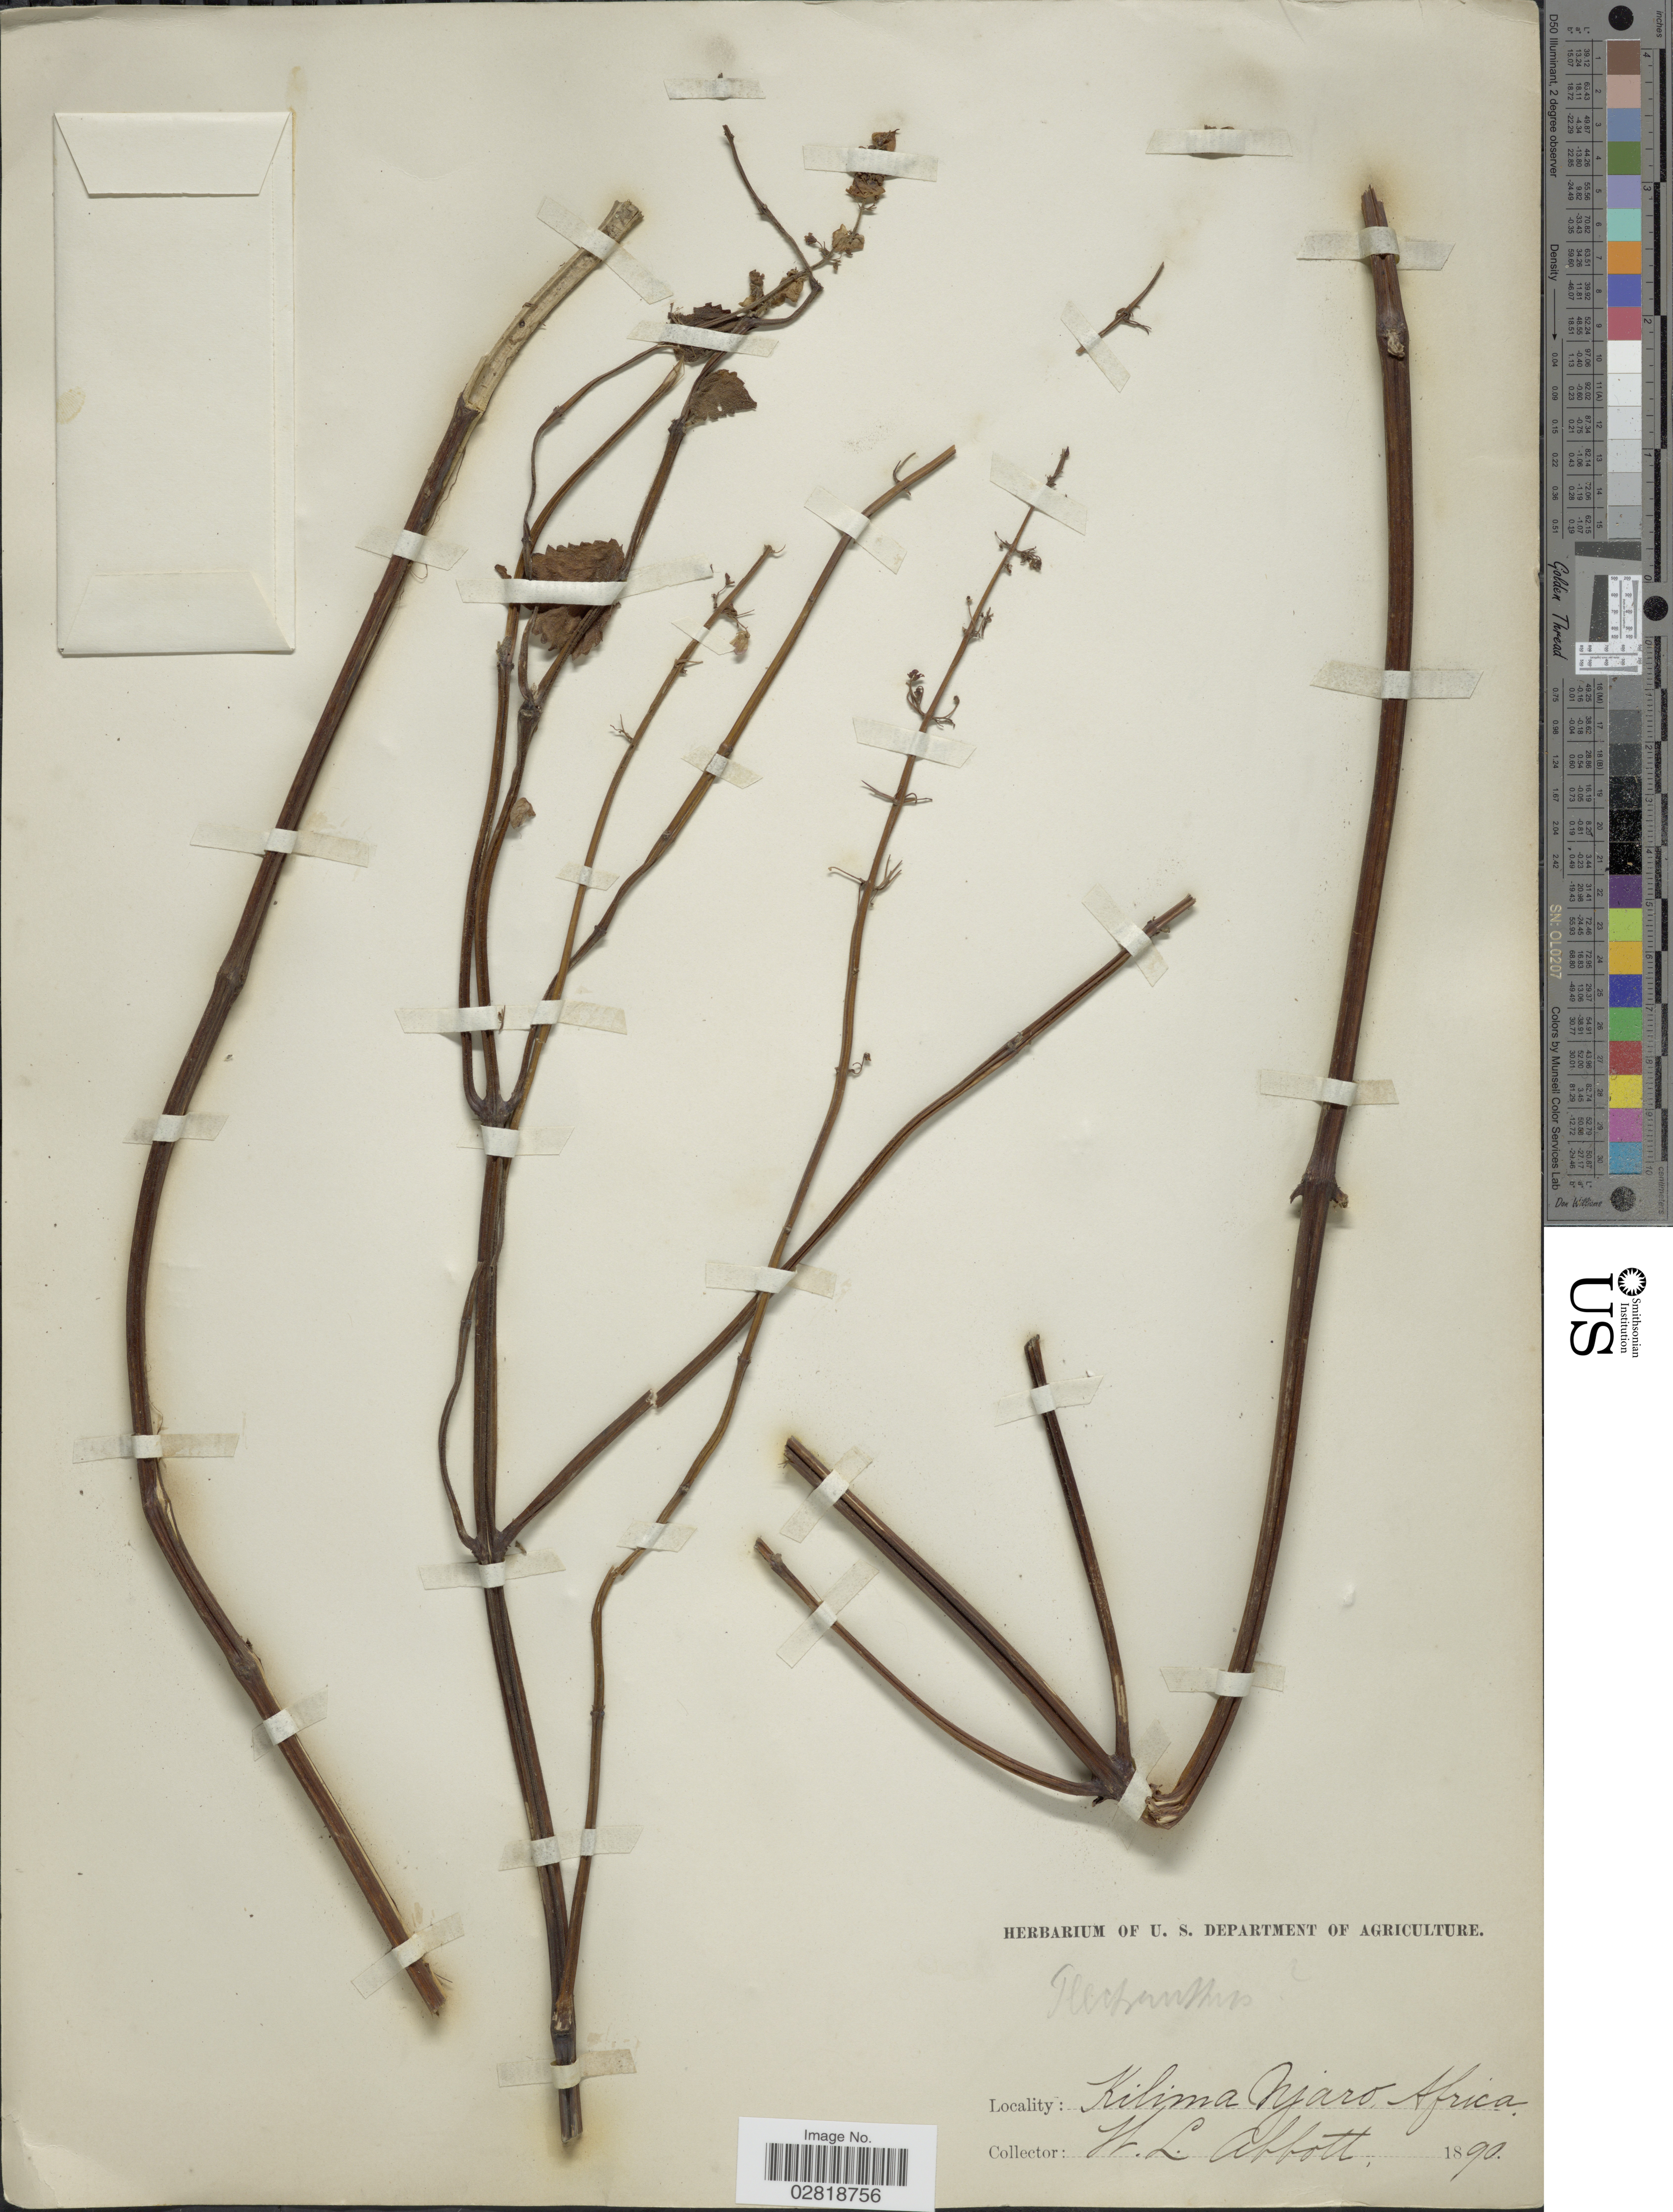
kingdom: Plantae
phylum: Tracheophyta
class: Magnoliopsida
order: Lamiales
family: Lamiaceae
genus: Plectranthus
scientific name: Plectranthus sp.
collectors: W. L. Abbott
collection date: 1890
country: Tanzania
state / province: Kilimanjaro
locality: Kilima Njaro.